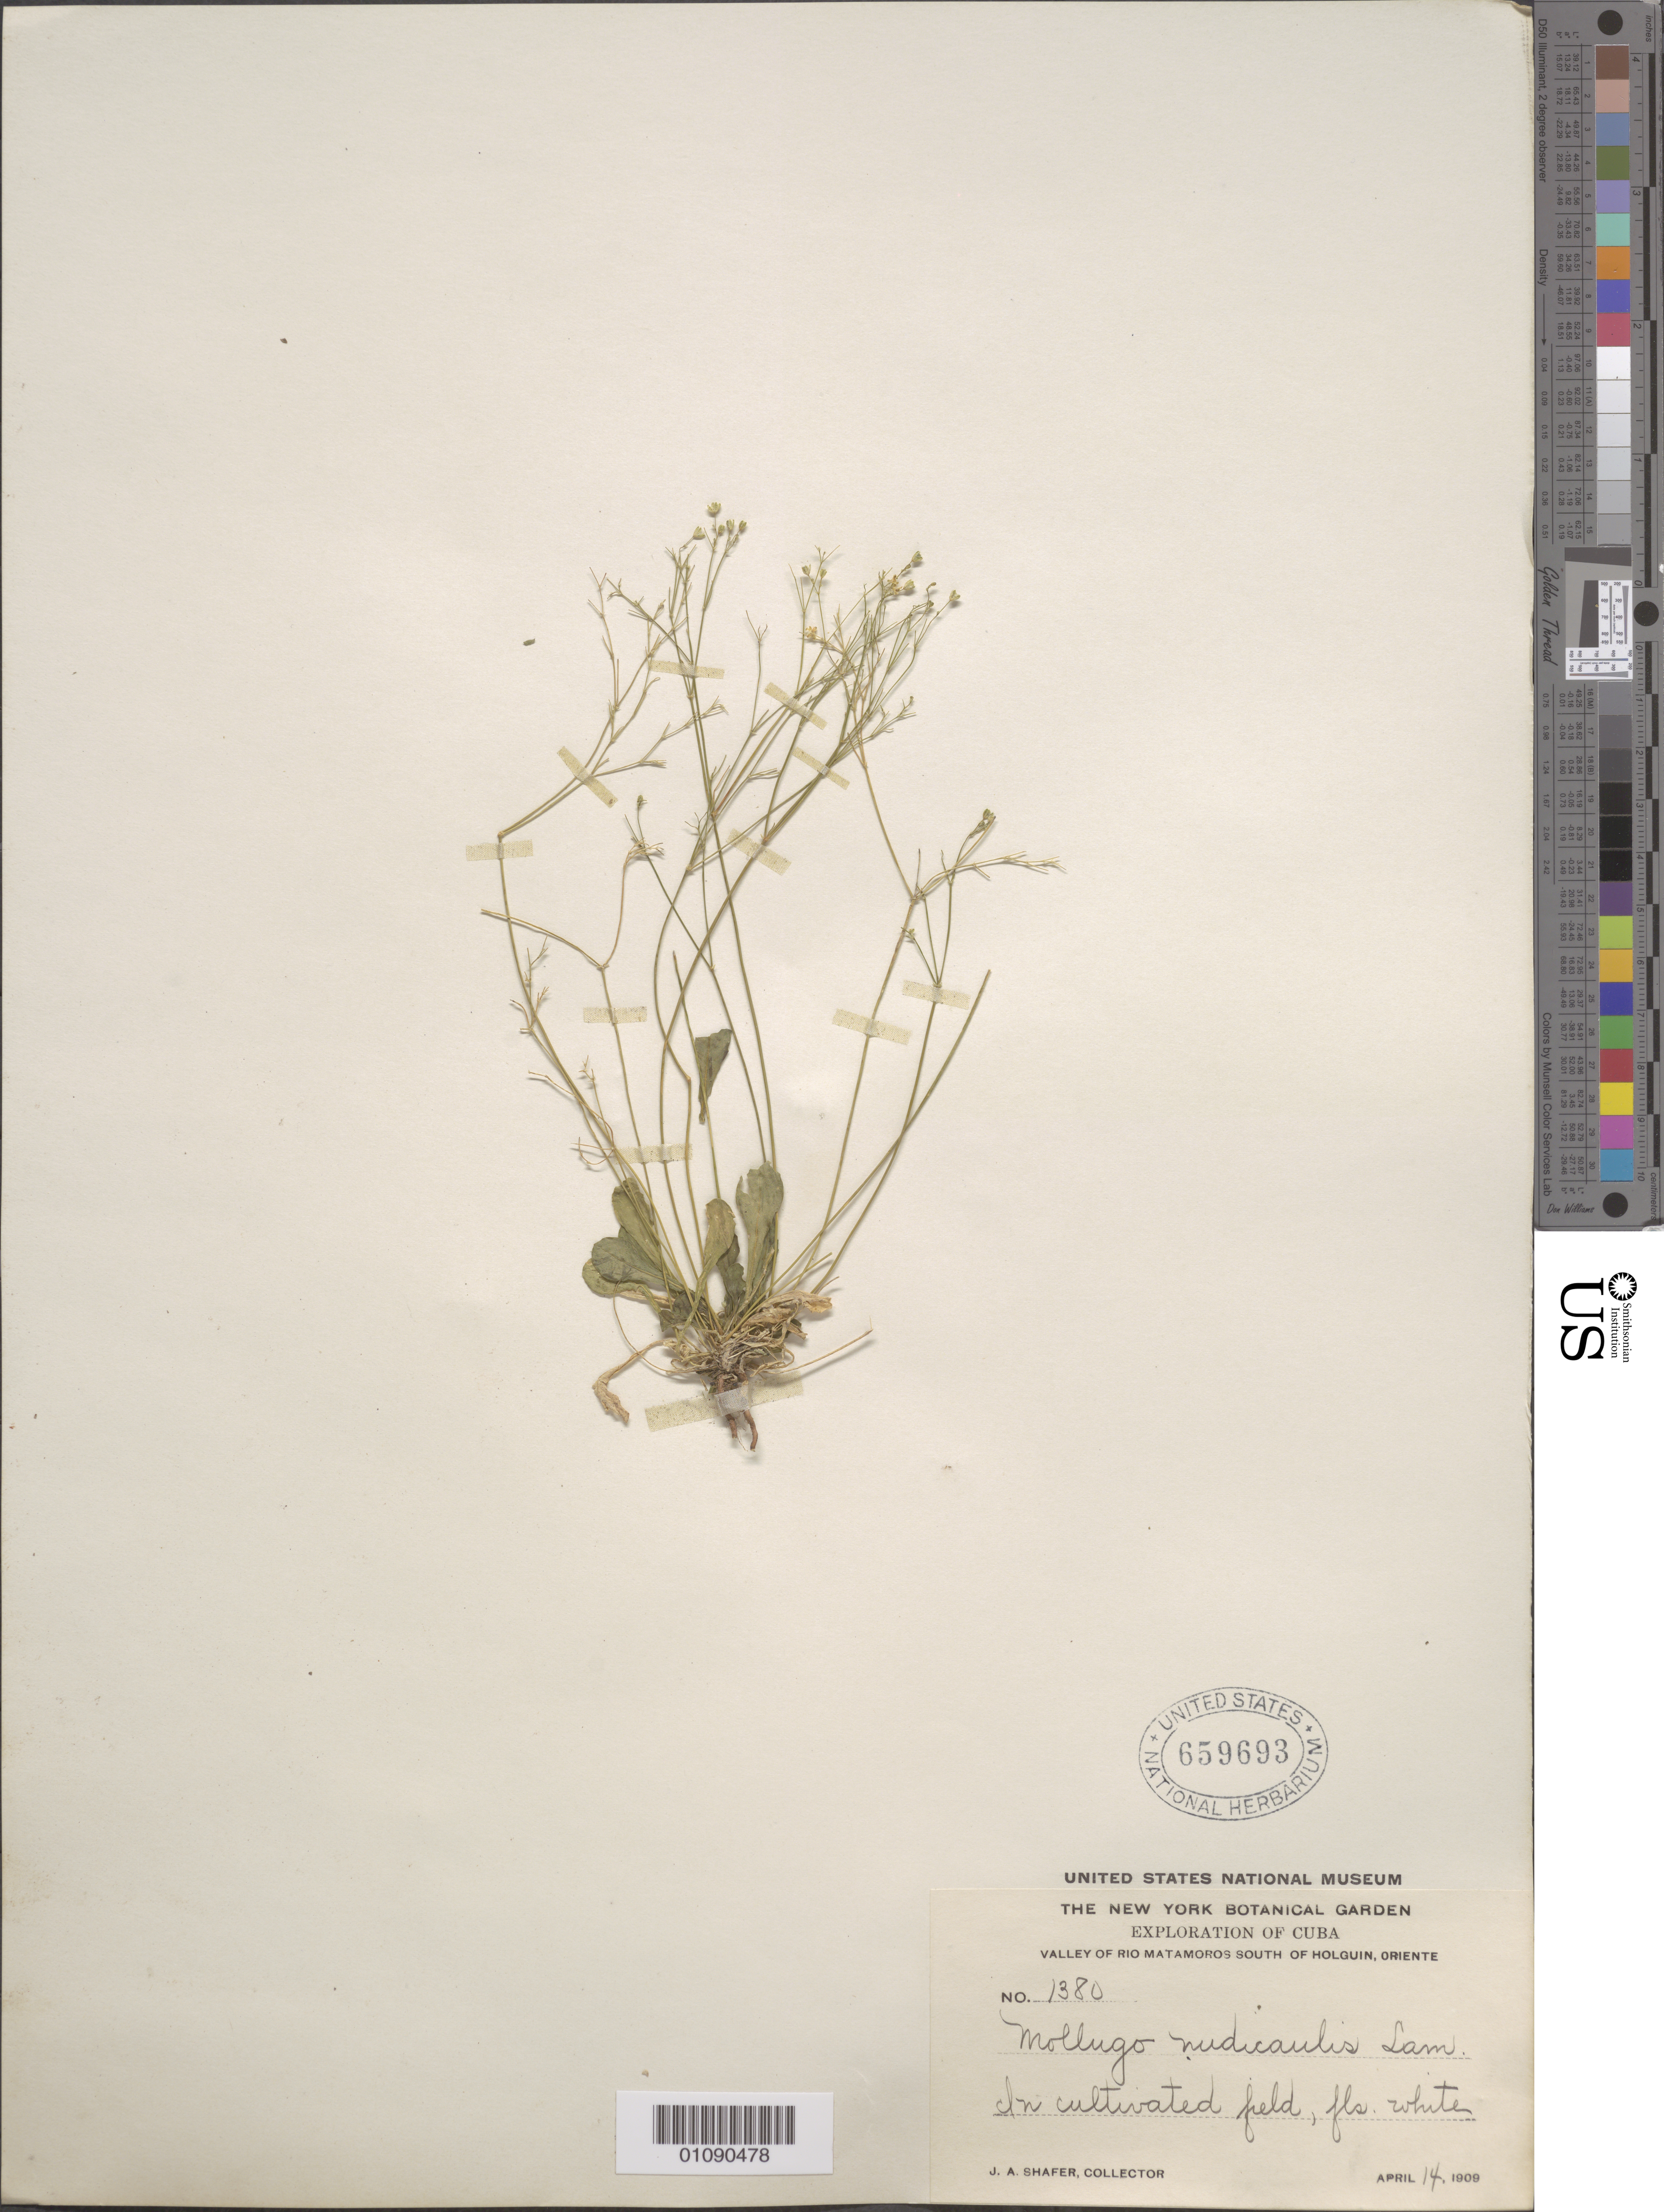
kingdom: Plantae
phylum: Tracheophyta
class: Magnoliopsida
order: Caryophyllales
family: Molluginaceae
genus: Paramollugo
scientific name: Paramollugo spathulata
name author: (Sw.) Sukhor.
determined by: Strong, Mark T., (BOT), Smithsonian Institution - National Museum of Natural History (UNITED STATES)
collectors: J. A. Shafer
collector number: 1380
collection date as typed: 14 Apr 1909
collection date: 1909-04-14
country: Cuba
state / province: Holguín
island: Cuba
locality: Oriente, Valley of Rio Matamoro's S of Holguin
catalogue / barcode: US 659693